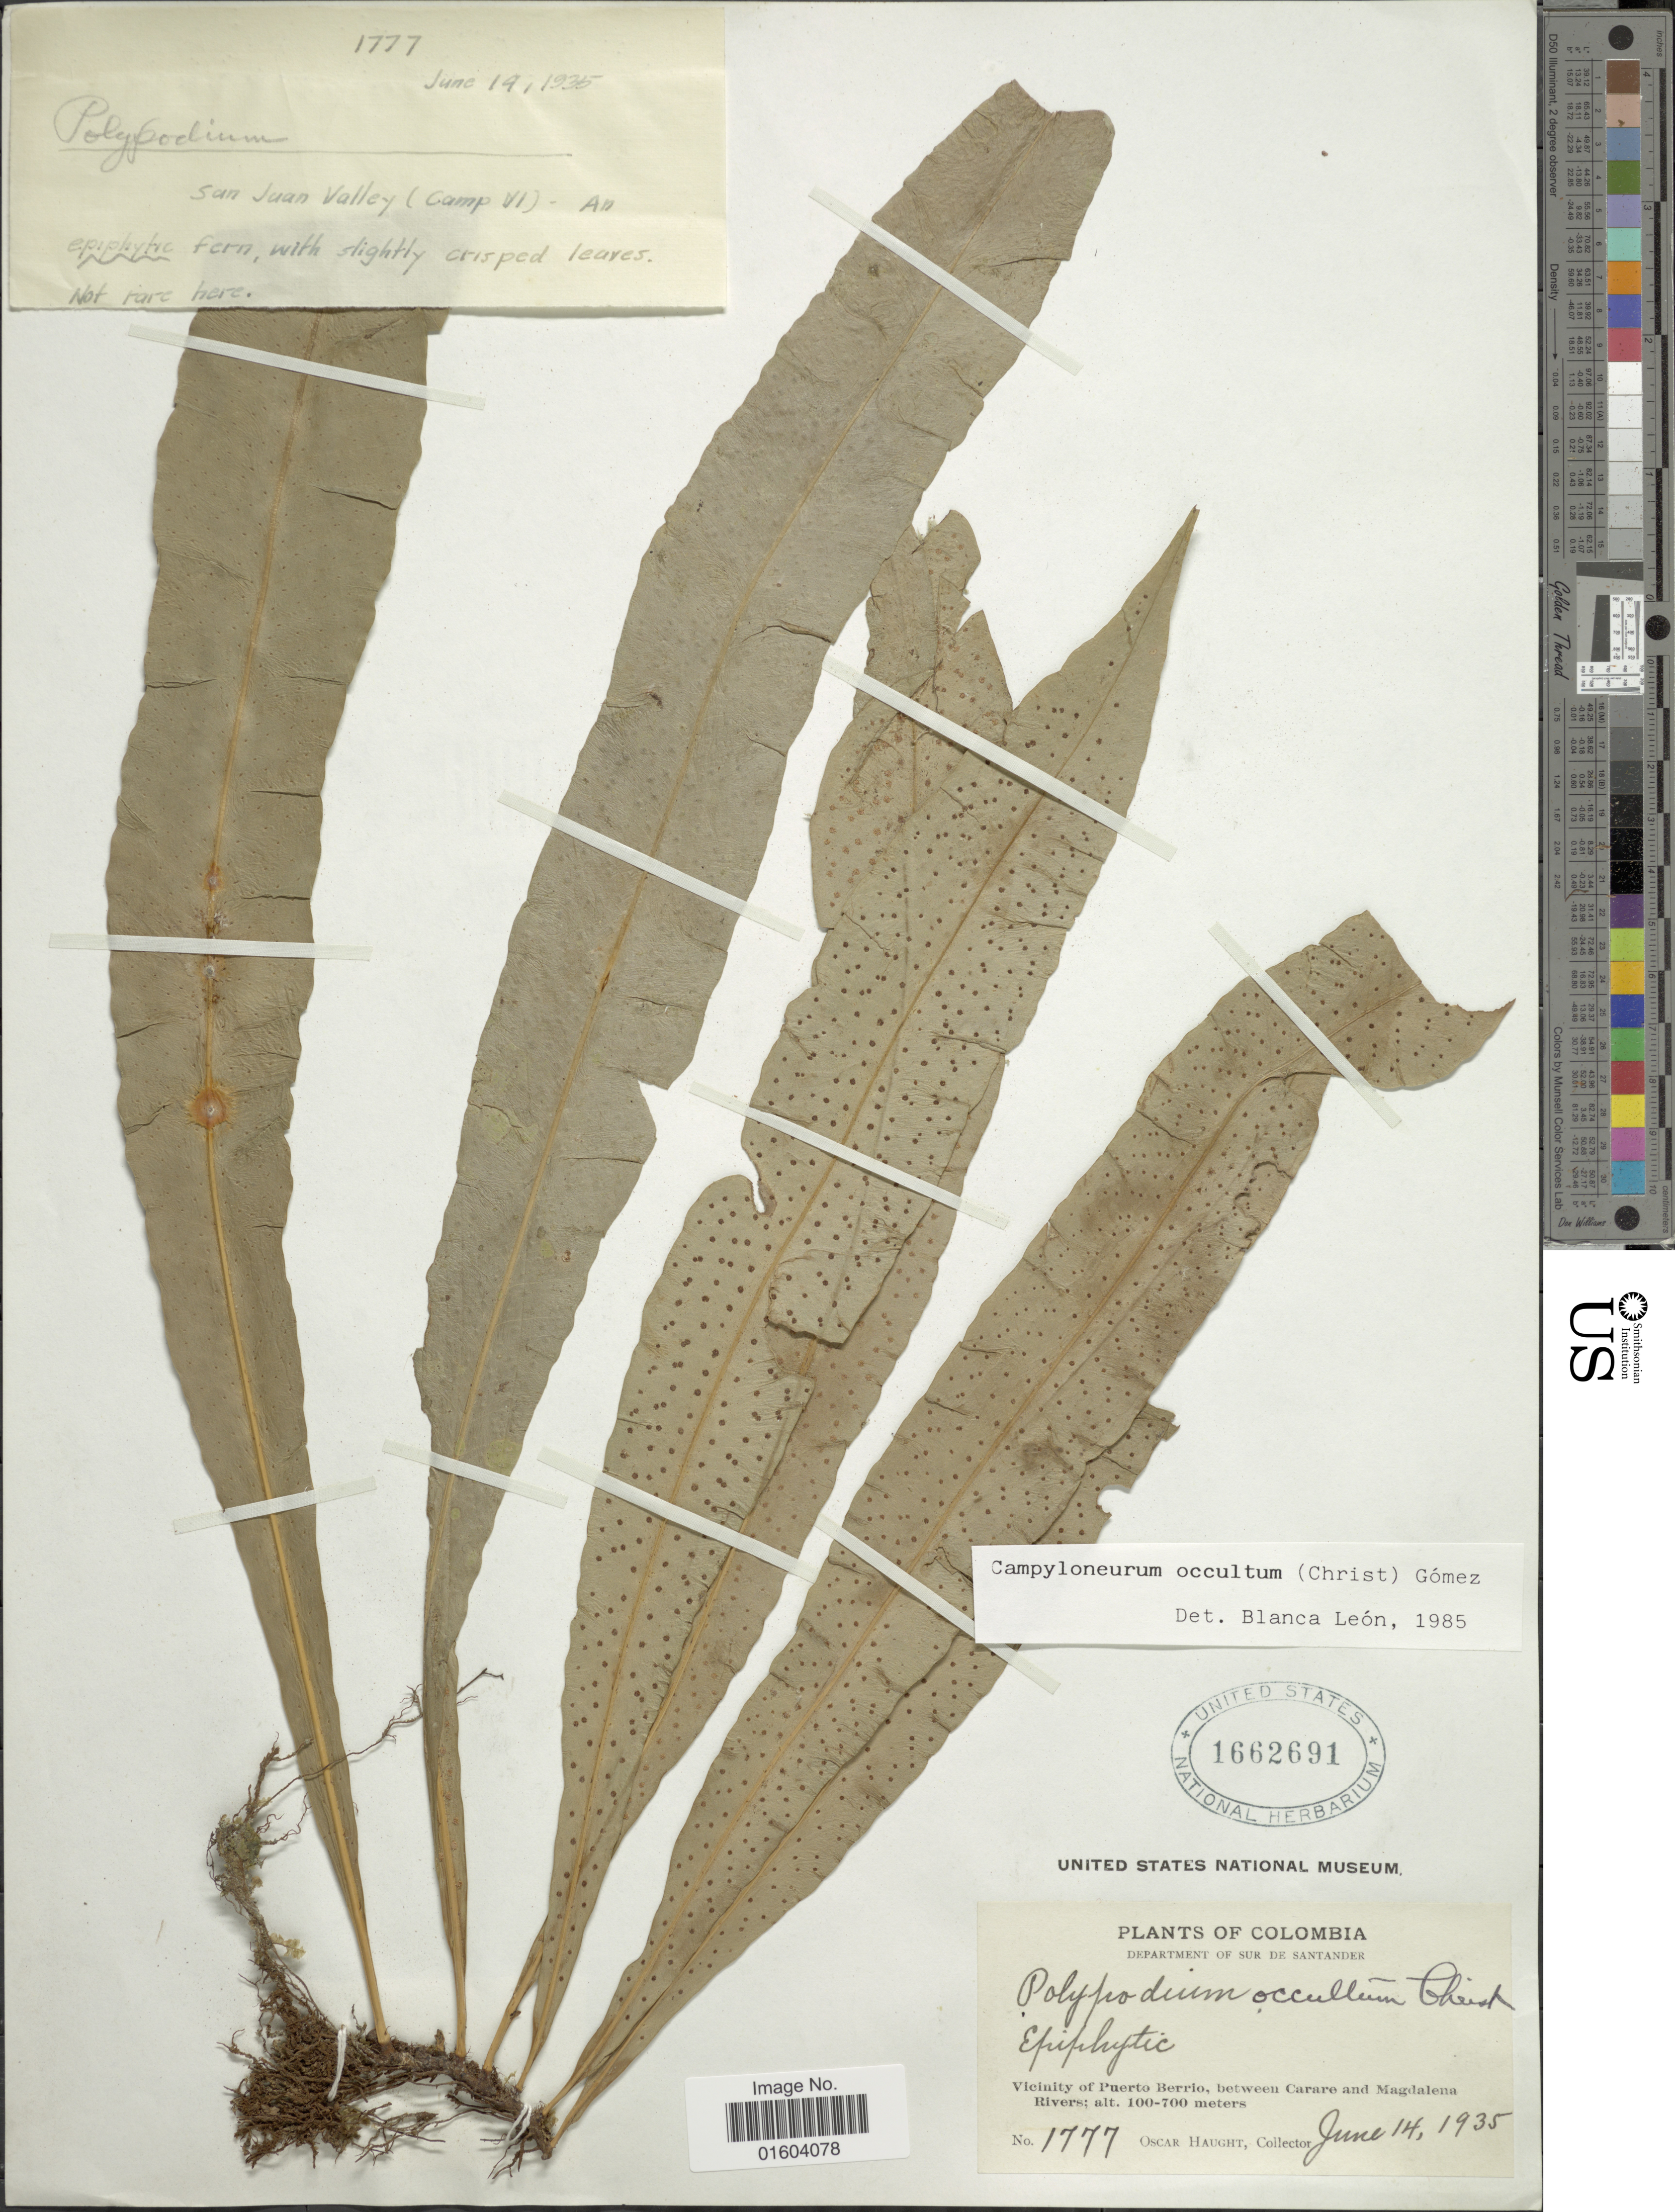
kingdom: Plantae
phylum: Tracheophyta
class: Polypodiopsida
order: Polypodiales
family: Polypodiaceae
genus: Campyloneurum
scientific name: Campyloneurum aphanophlebium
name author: (Kunze) T. Moore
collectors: O. Haught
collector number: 1777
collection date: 1935-06-14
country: Colombia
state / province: Santander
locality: Colombia, Sur de santander, Vicinity of Puerto Berrio, between Carare and Magdalena Rivers.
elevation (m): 100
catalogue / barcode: US 1662691